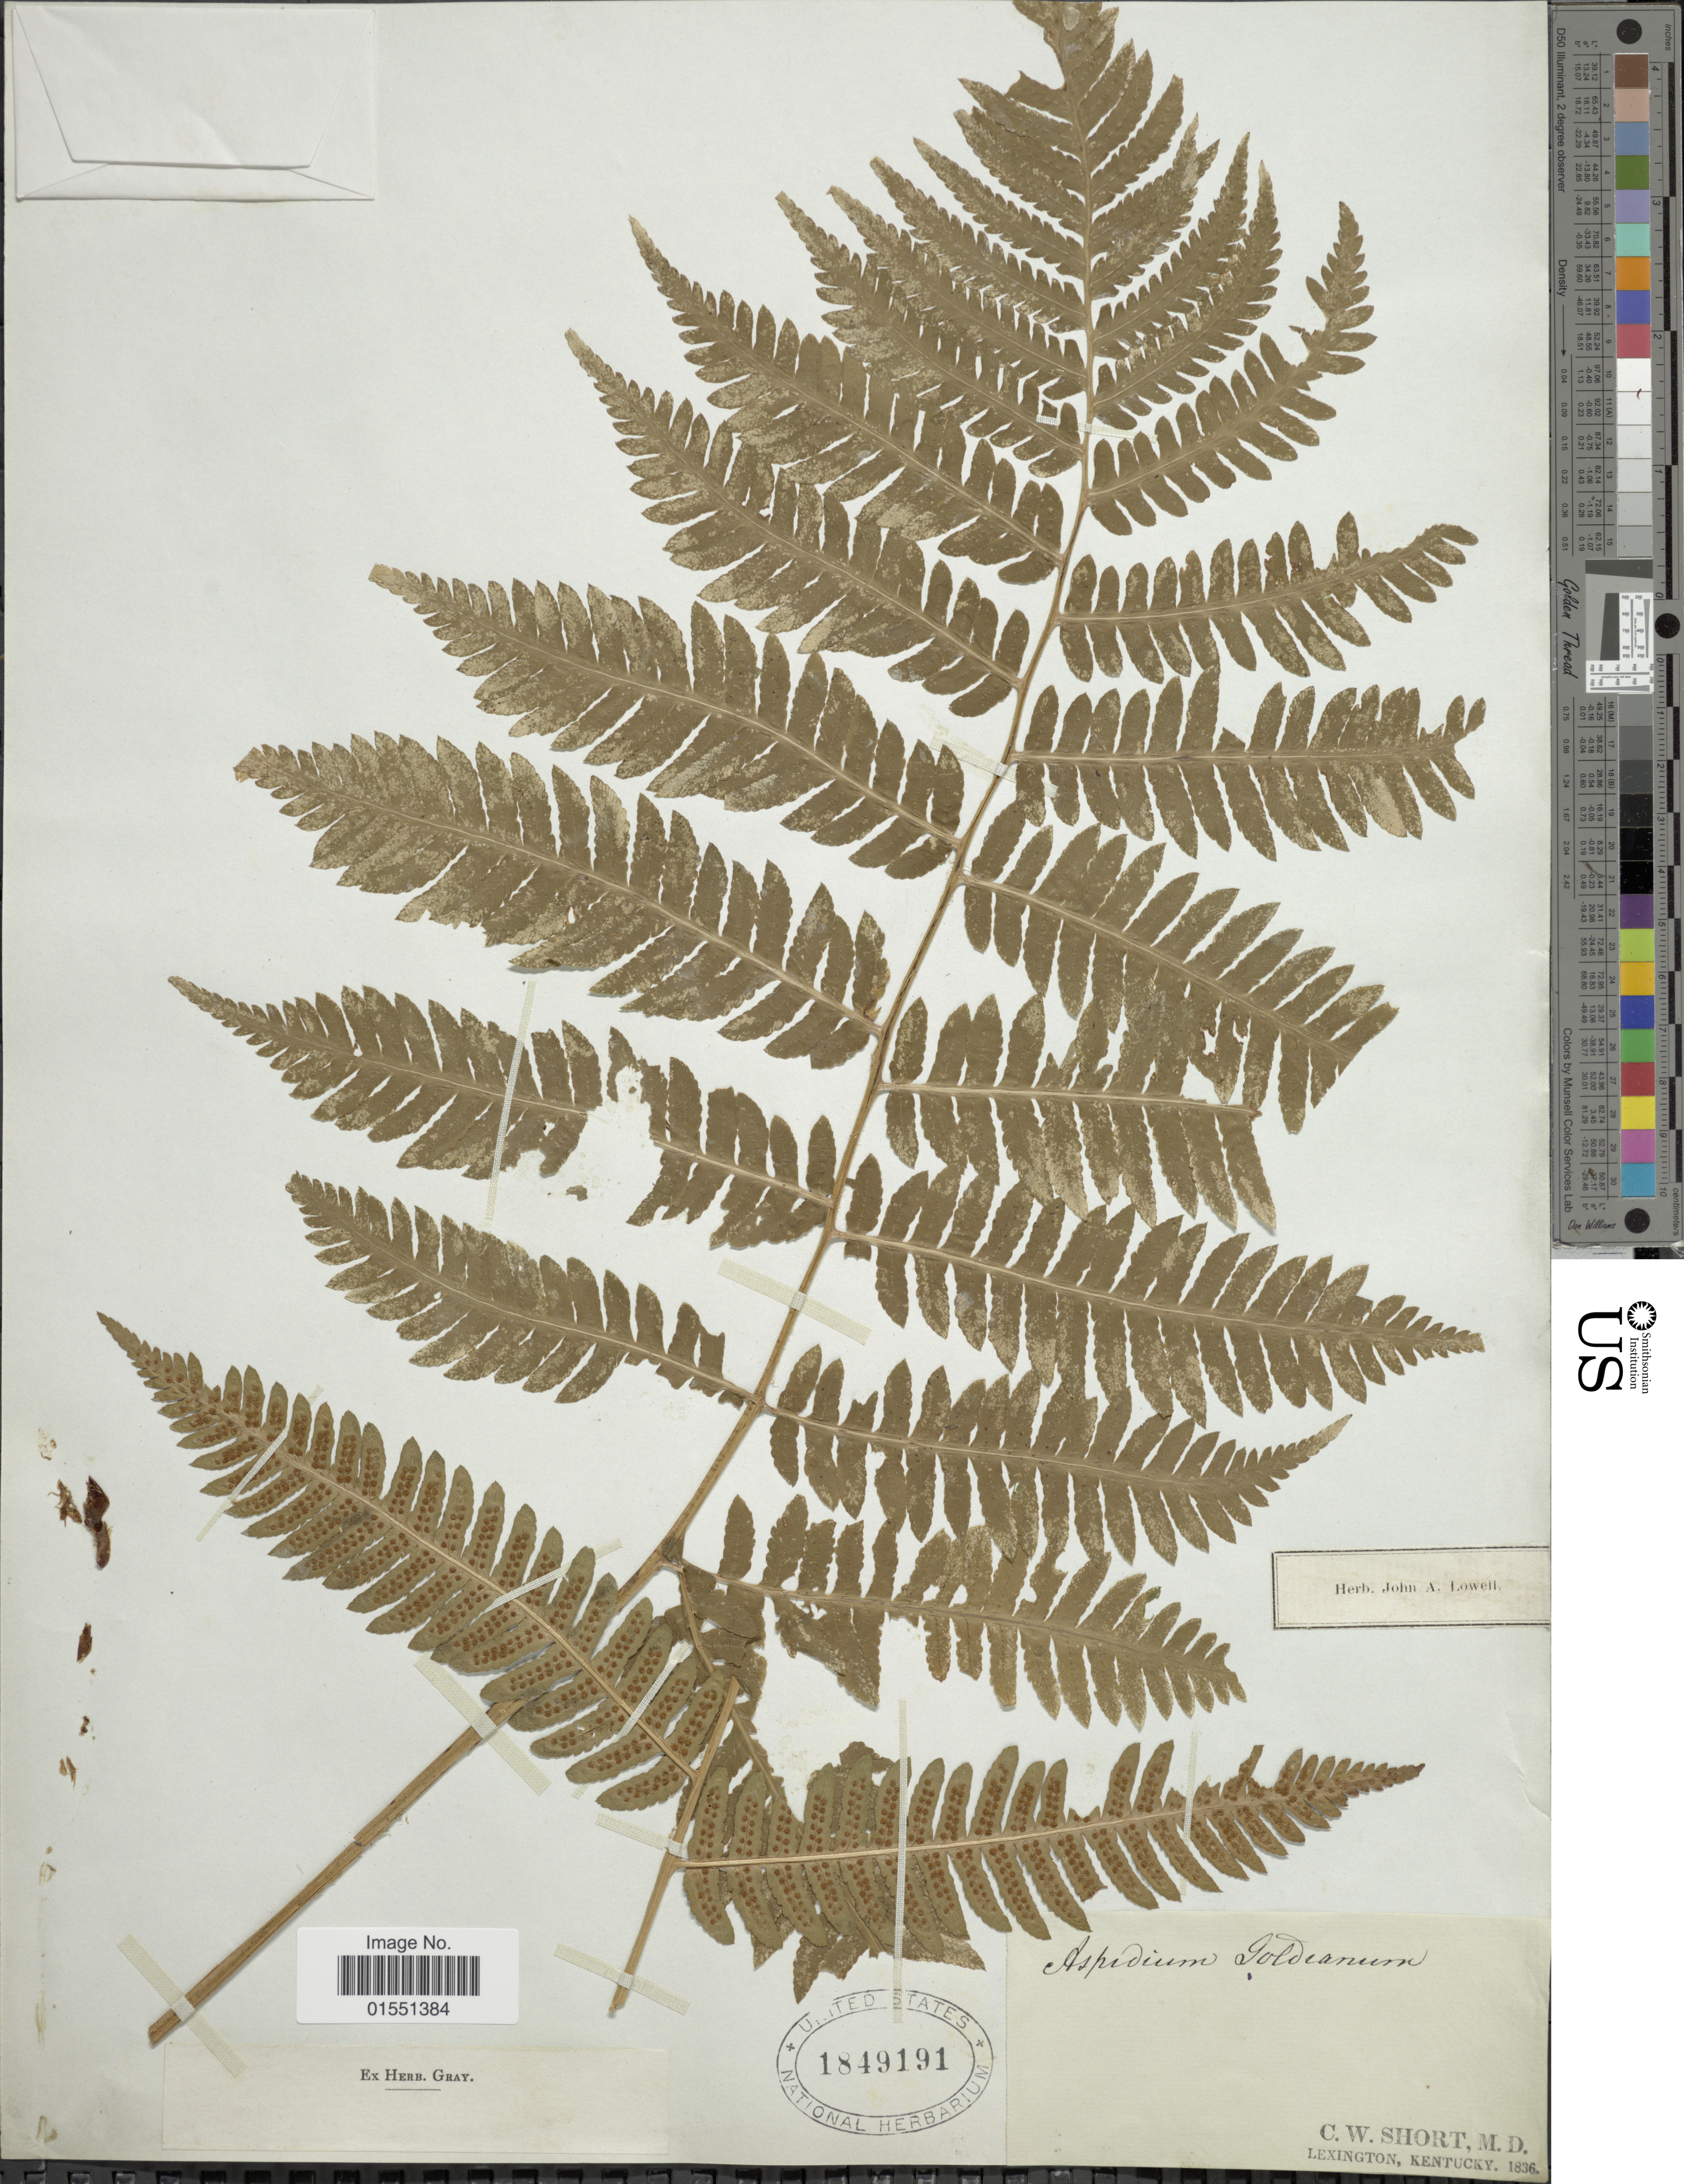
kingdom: Plantae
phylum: Tracheophyta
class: Polypodiopsida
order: Polypodiales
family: Dryopteridaceae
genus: Dryopteris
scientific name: Dryopteris goldiana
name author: (Hook. ex Goldie) A. Gray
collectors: C. W. Short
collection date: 1836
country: United States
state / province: Kentucky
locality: Lexington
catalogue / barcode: US 1849191